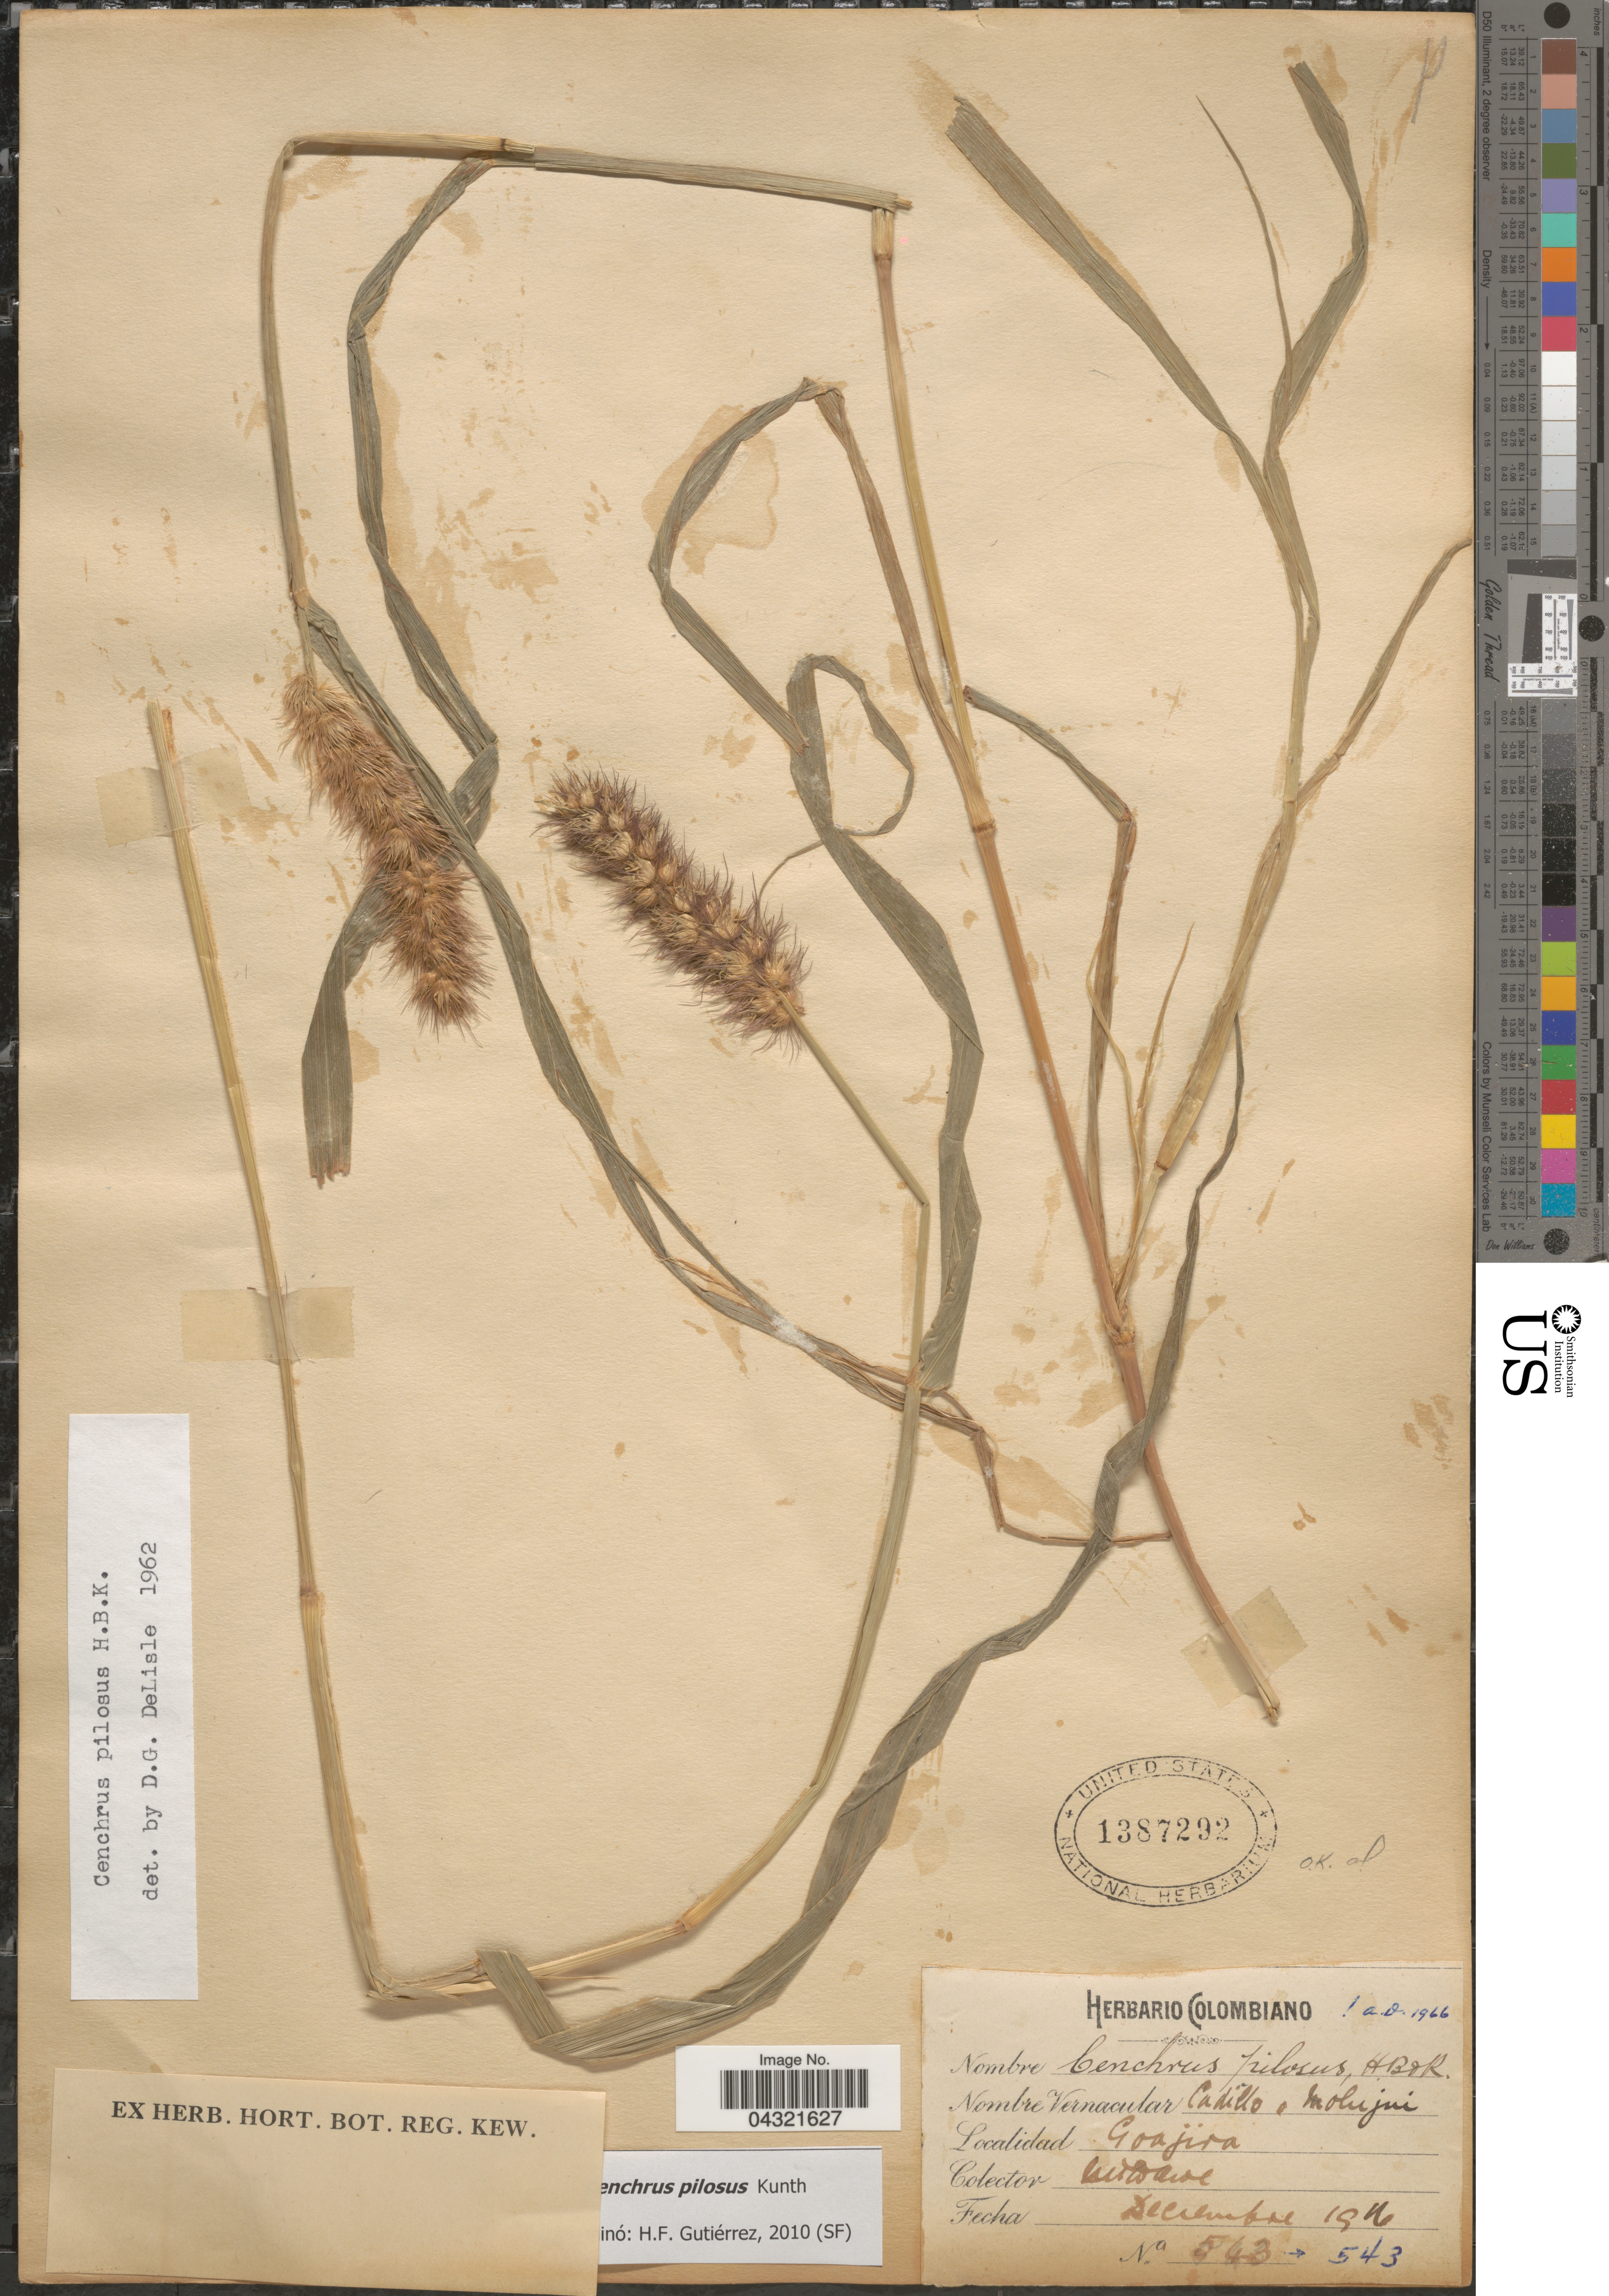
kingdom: Plantae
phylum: Tracheophyta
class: Liliopsida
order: Poales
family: Poaceae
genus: Cenchrus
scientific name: Cenchrus pilosus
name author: Kunth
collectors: M. T. Dawe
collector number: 543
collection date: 1940-12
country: Colombia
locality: Goajira.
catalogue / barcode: US 1387292